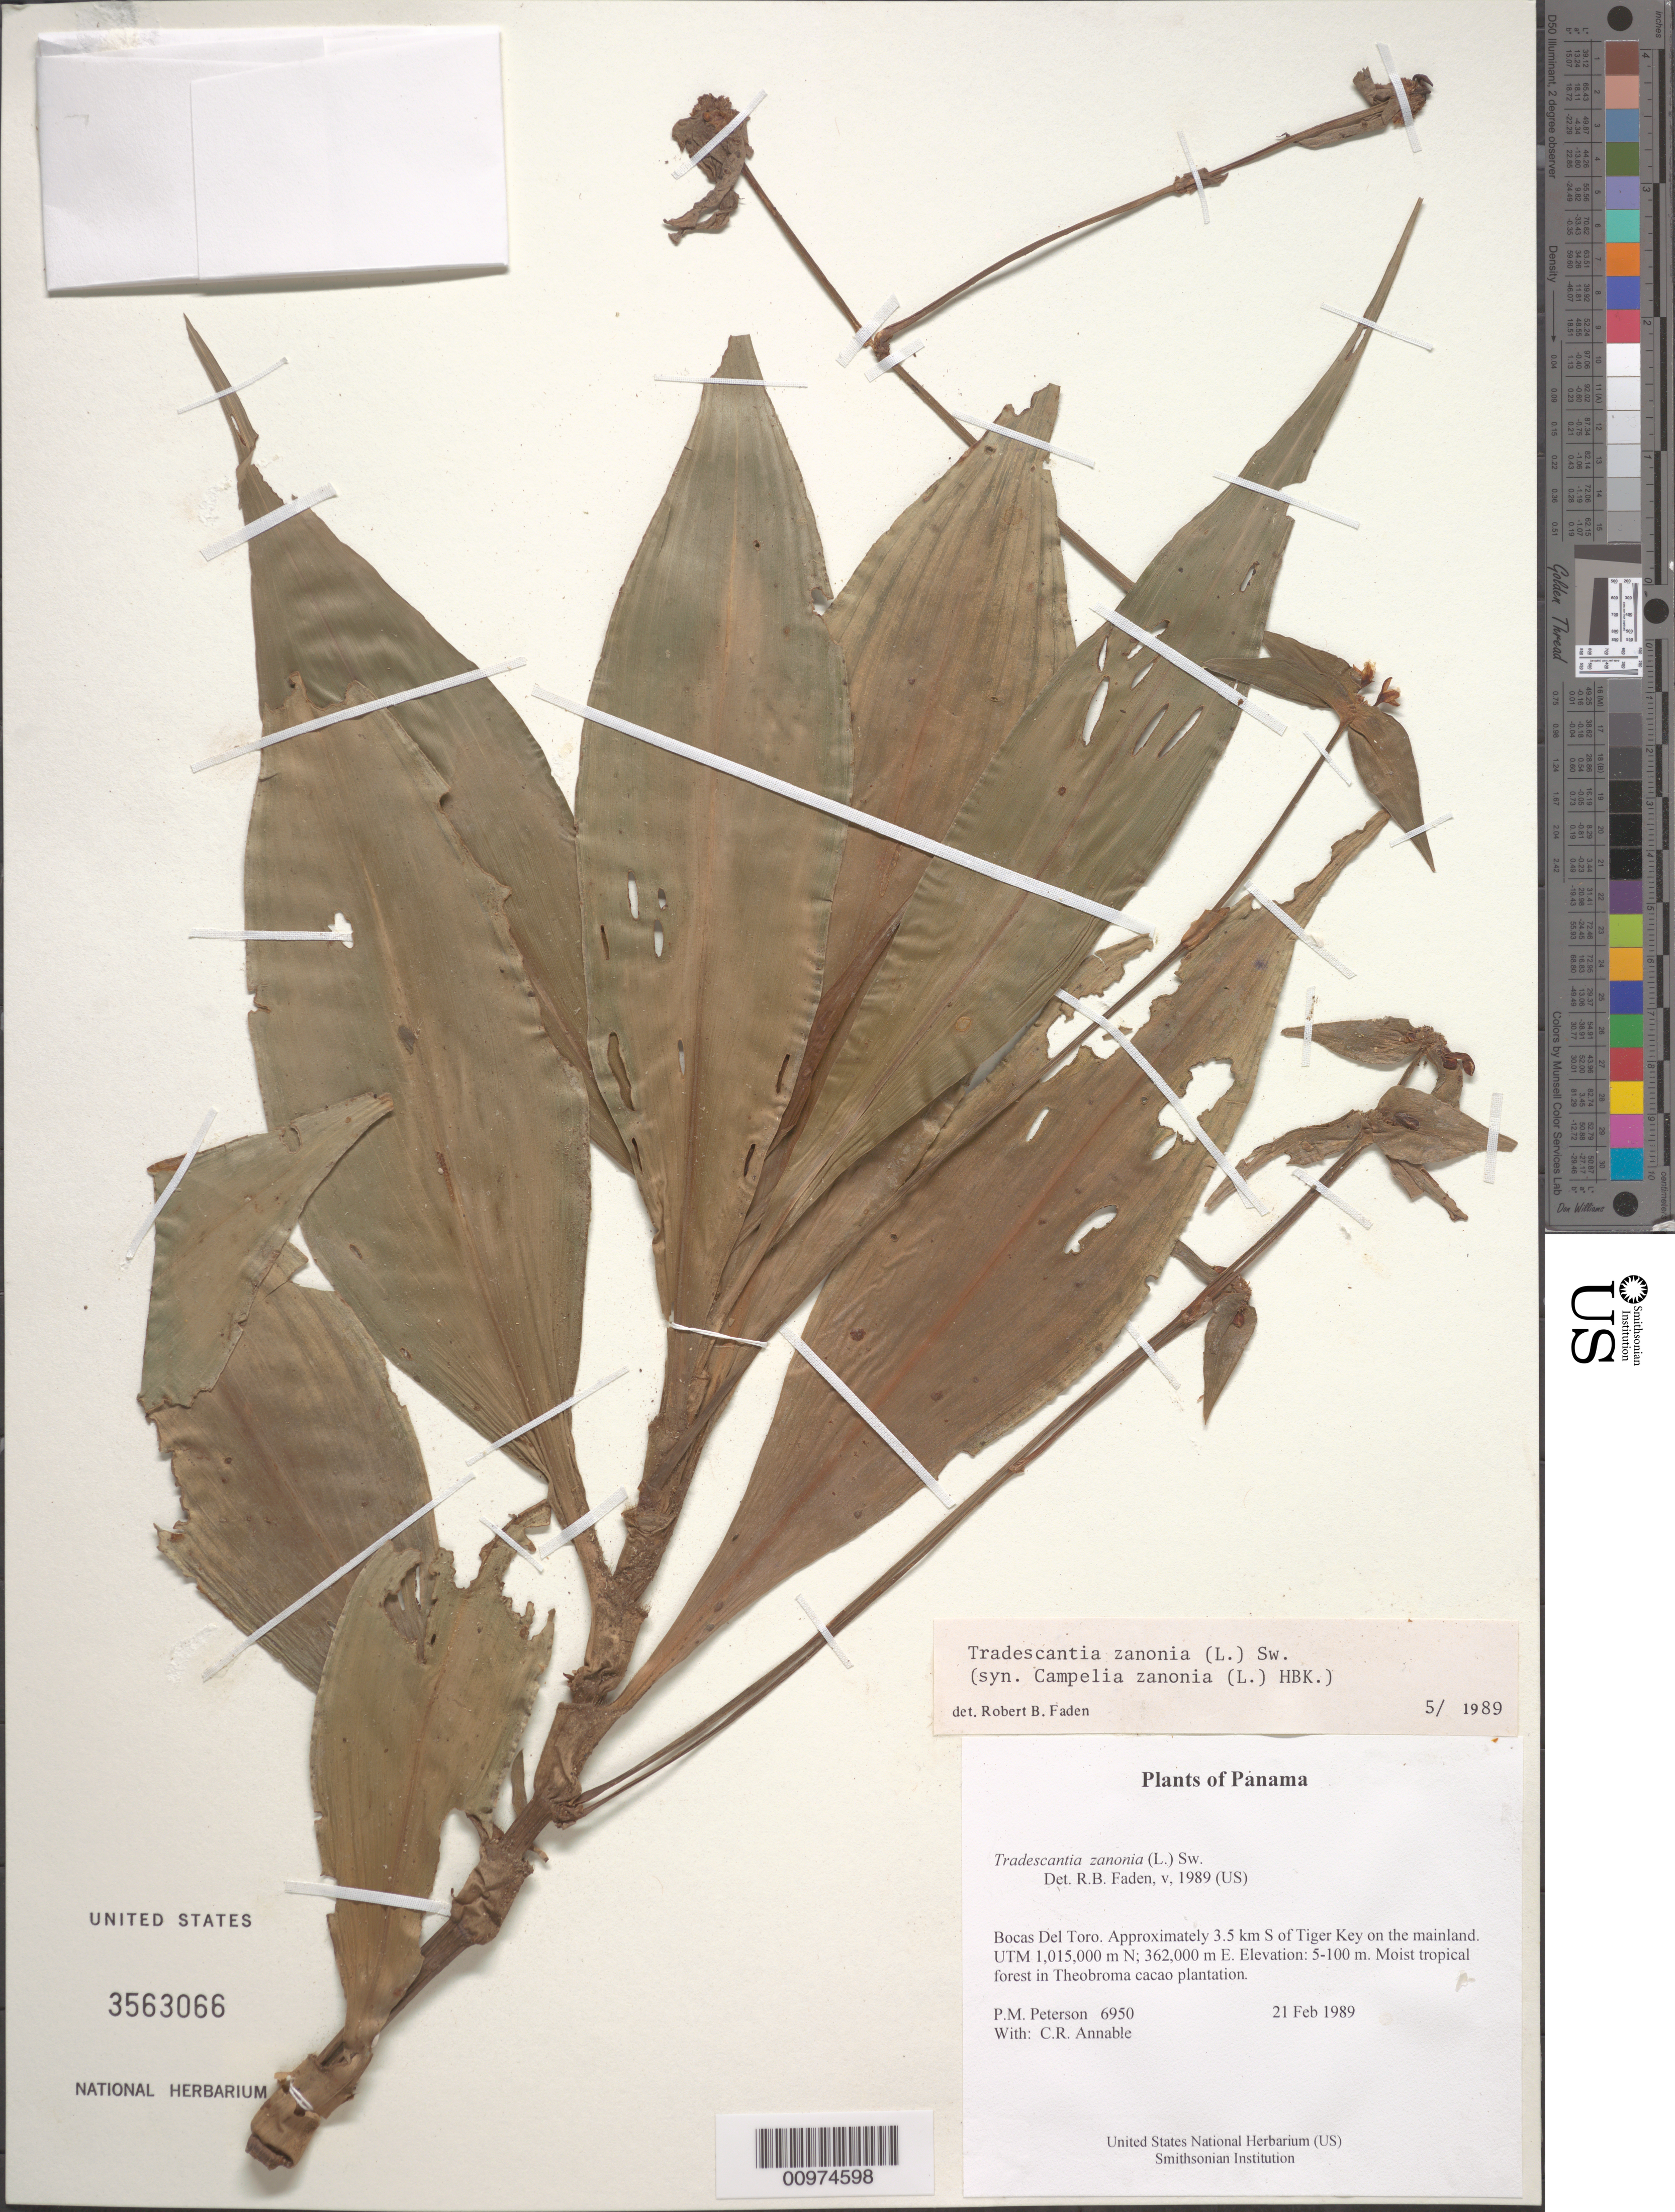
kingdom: Plantae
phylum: Tracheophyta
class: Liliopsida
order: Commelinales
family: Commelinaceae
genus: Tradescantia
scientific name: Tradescantia zanonia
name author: (L.) Sw.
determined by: Faden, Robert B., (US), Smithsonian Institution - National Museum of Natural History (UNITED STATES)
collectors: P. M. Peterson & C. R. Annable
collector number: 6950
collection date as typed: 21 Feb 1989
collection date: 1989-02-21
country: Panama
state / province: Bocas del Toro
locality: Approximately 3.5 km S of Tiger Key on the mainland. UTM 1,015,000 m N; 362,000 m E.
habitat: Moist tropical forest in Theobroma cacao plantation.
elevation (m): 5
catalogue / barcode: US 3563066